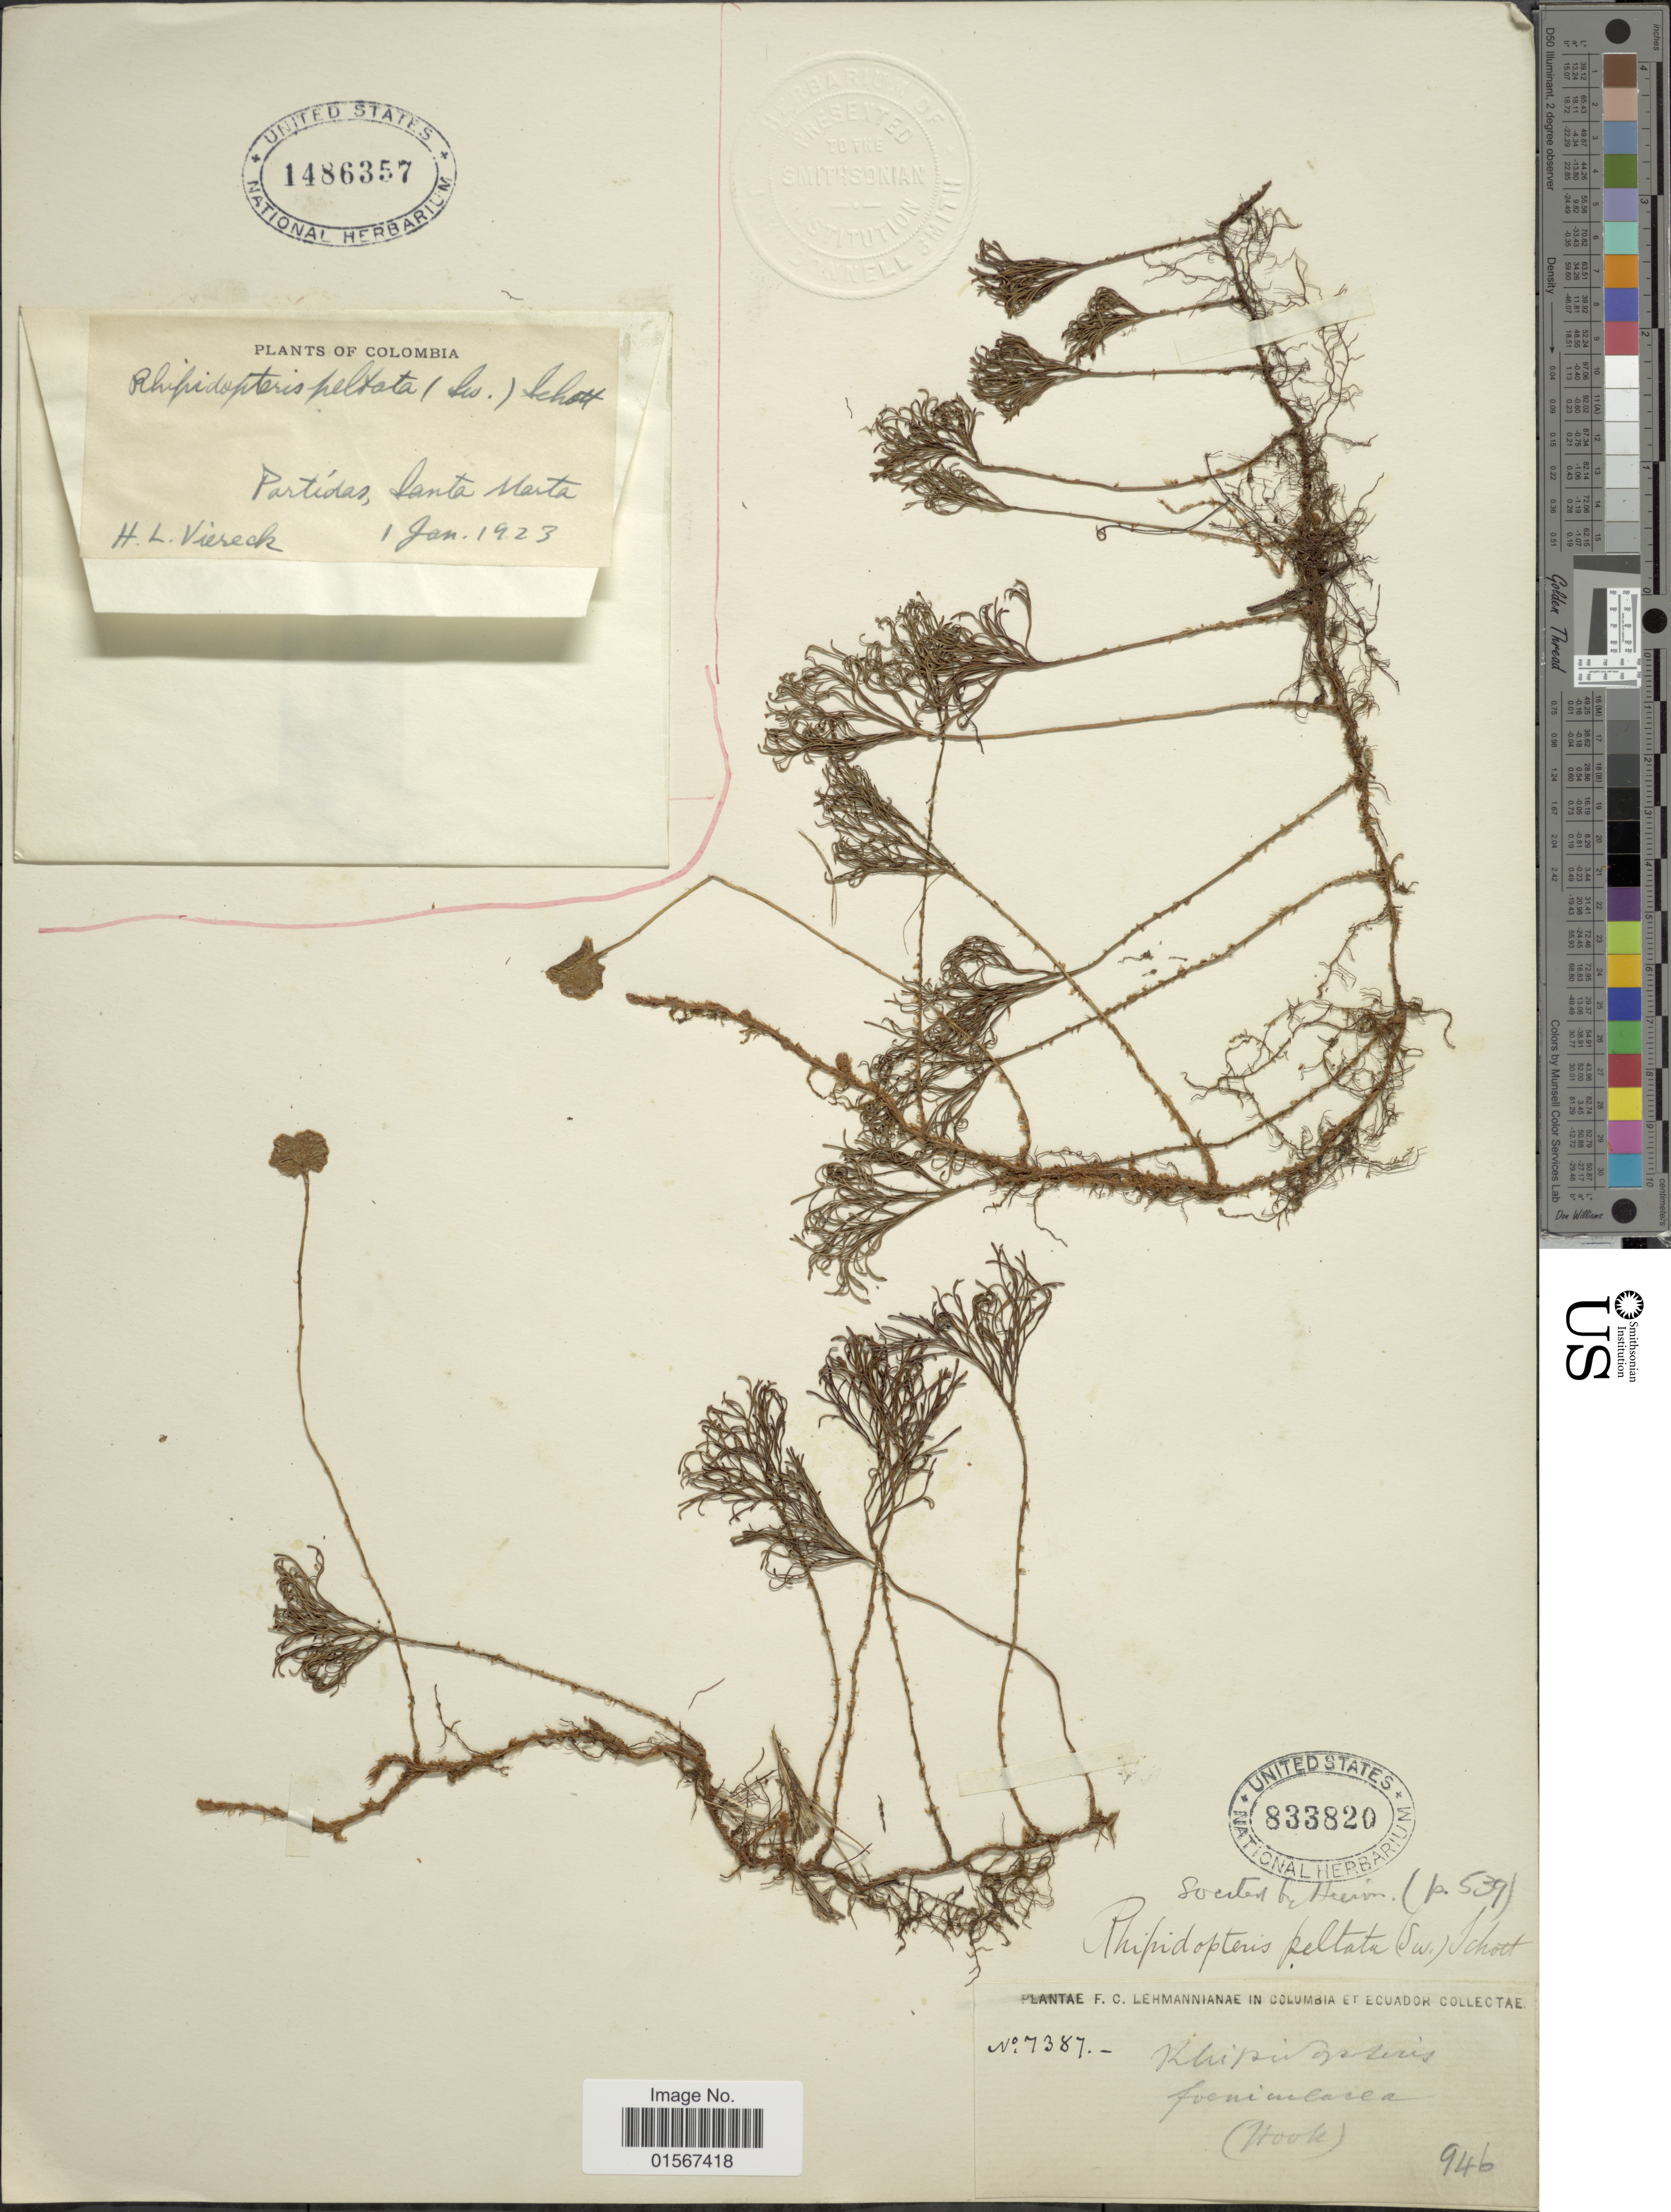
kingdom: Plantae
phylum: Tracheophyta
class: Polypodiopsida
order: Polypodiales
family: Dryopteridaceae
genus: Elaphoglossum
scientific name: Elaphoglossum peltatum f. peltatum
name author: (Sw.) Urb.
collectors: H. L. Viereck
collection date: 1923-01-01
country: Colombia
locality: Colombia, Partidas, Santa Marta.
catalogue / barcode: US 1486357